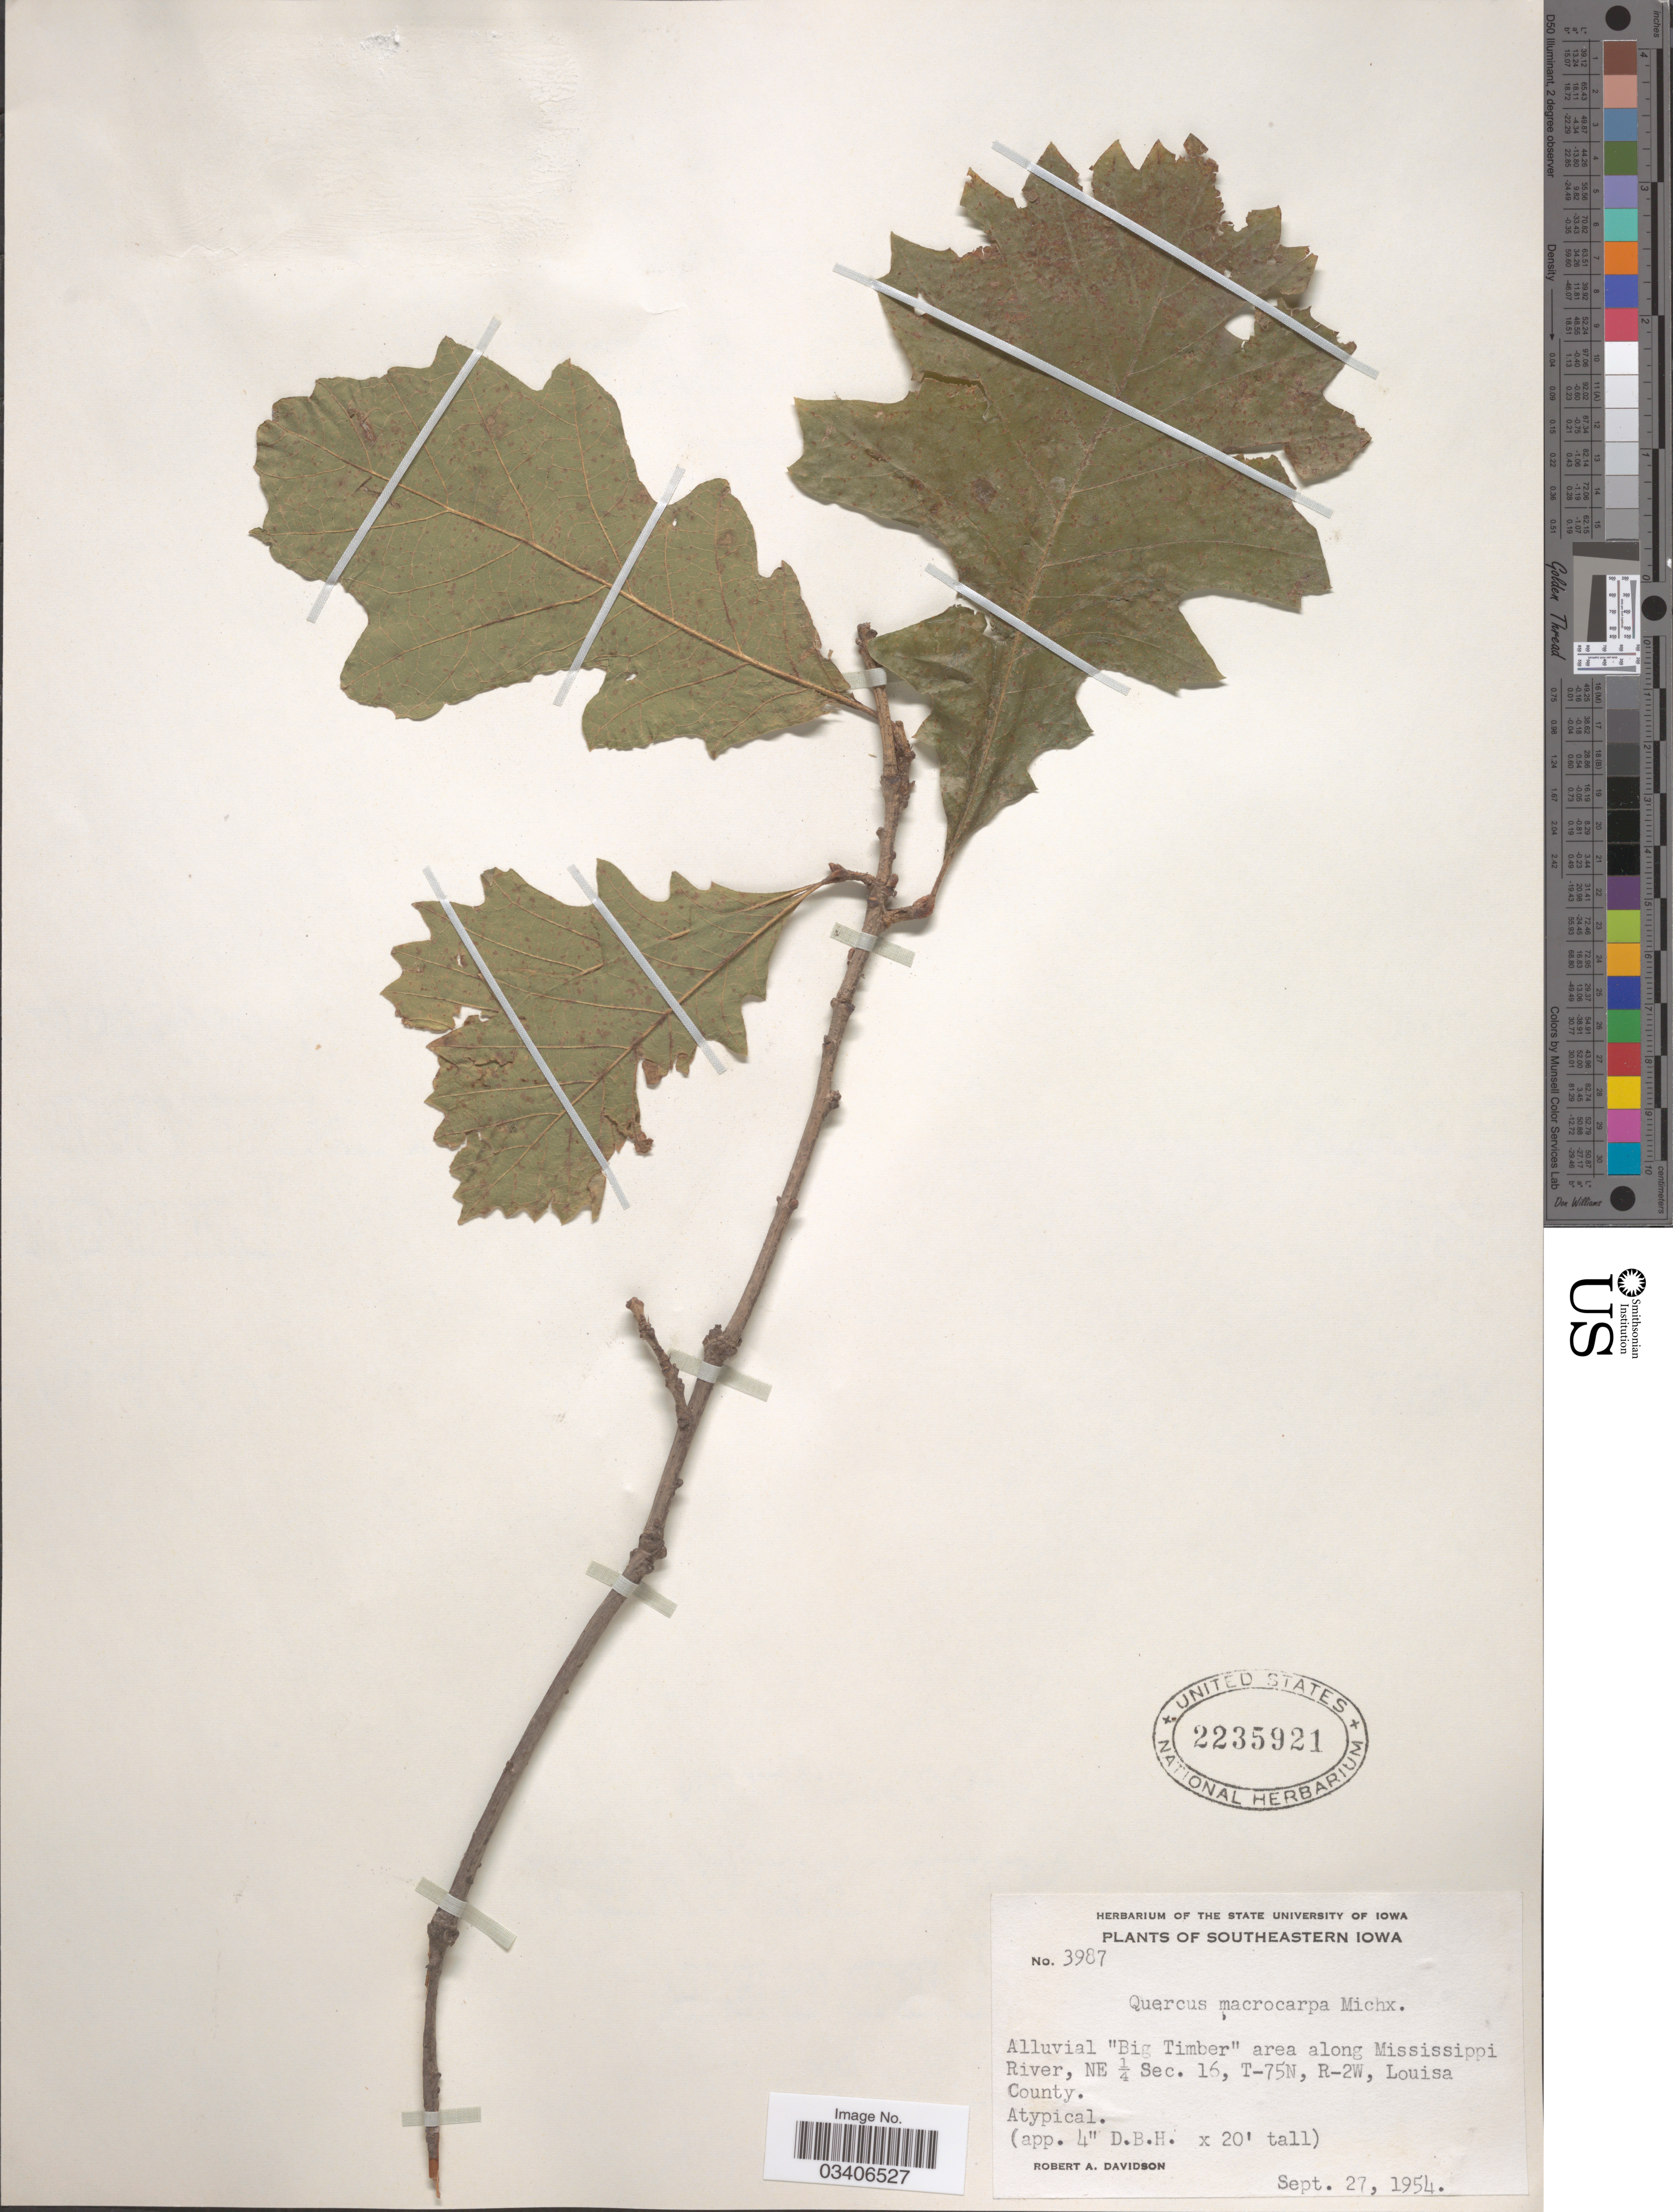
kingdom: Plantae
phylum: Tracheophyta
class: Magnoliopsida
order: Fagales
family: Fagaceae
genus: Quercus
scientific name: Quercus macrocarpa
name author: Michx.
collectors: R. A. Davidson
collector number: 3987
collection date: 1954-09-27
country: United States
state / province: Iowa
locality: Southeastern Iowa. Alluvial "Big Timber" area along Mississippi River, NE ¼ Sec. 16, T-75N, R-2W, Louisa County.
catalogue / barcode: US 2235921